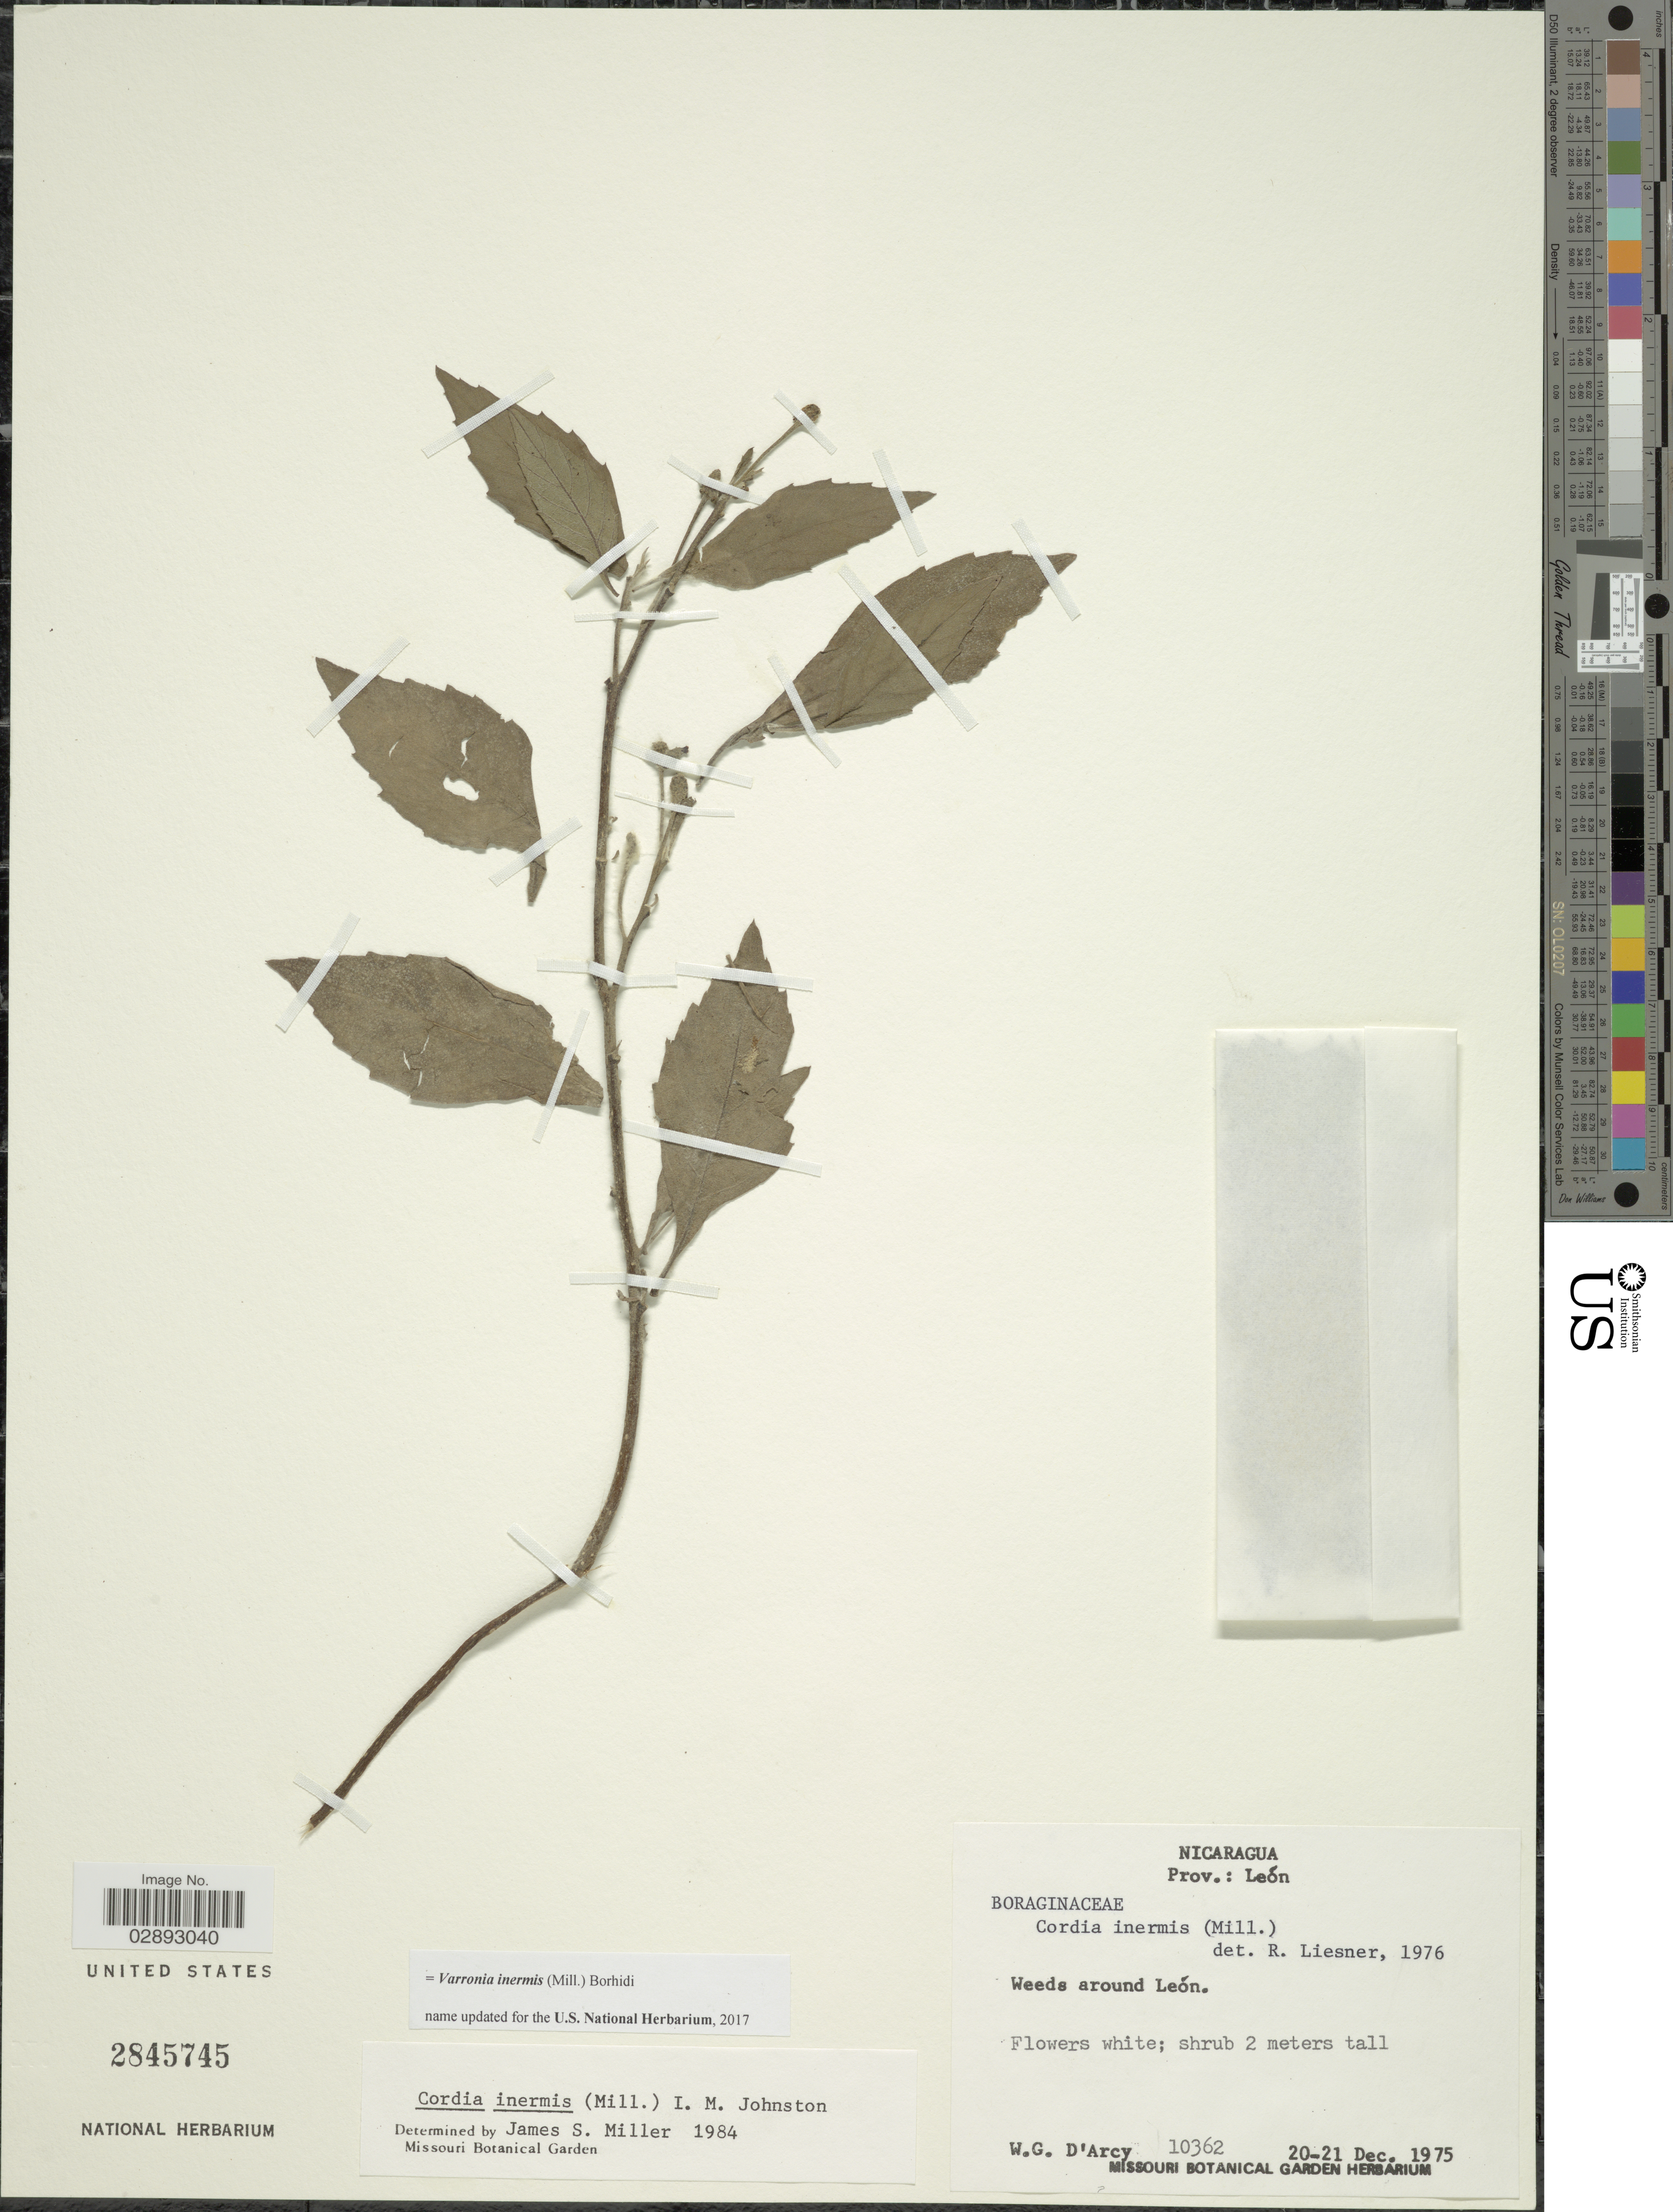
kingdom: Plantae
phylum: Tracheophyta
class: Magnoliopsida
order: Boraginales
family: Cordiaceae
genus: Varronia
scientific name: Varronia inermis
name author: (Mill.) Borhidi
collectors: W. G. D'Arcy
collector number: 10362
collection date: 1975-12-20/1975-12-21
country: Nicaragua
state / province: Leon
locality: Prov.: León. Weeds around León.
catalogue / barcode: US 2845745